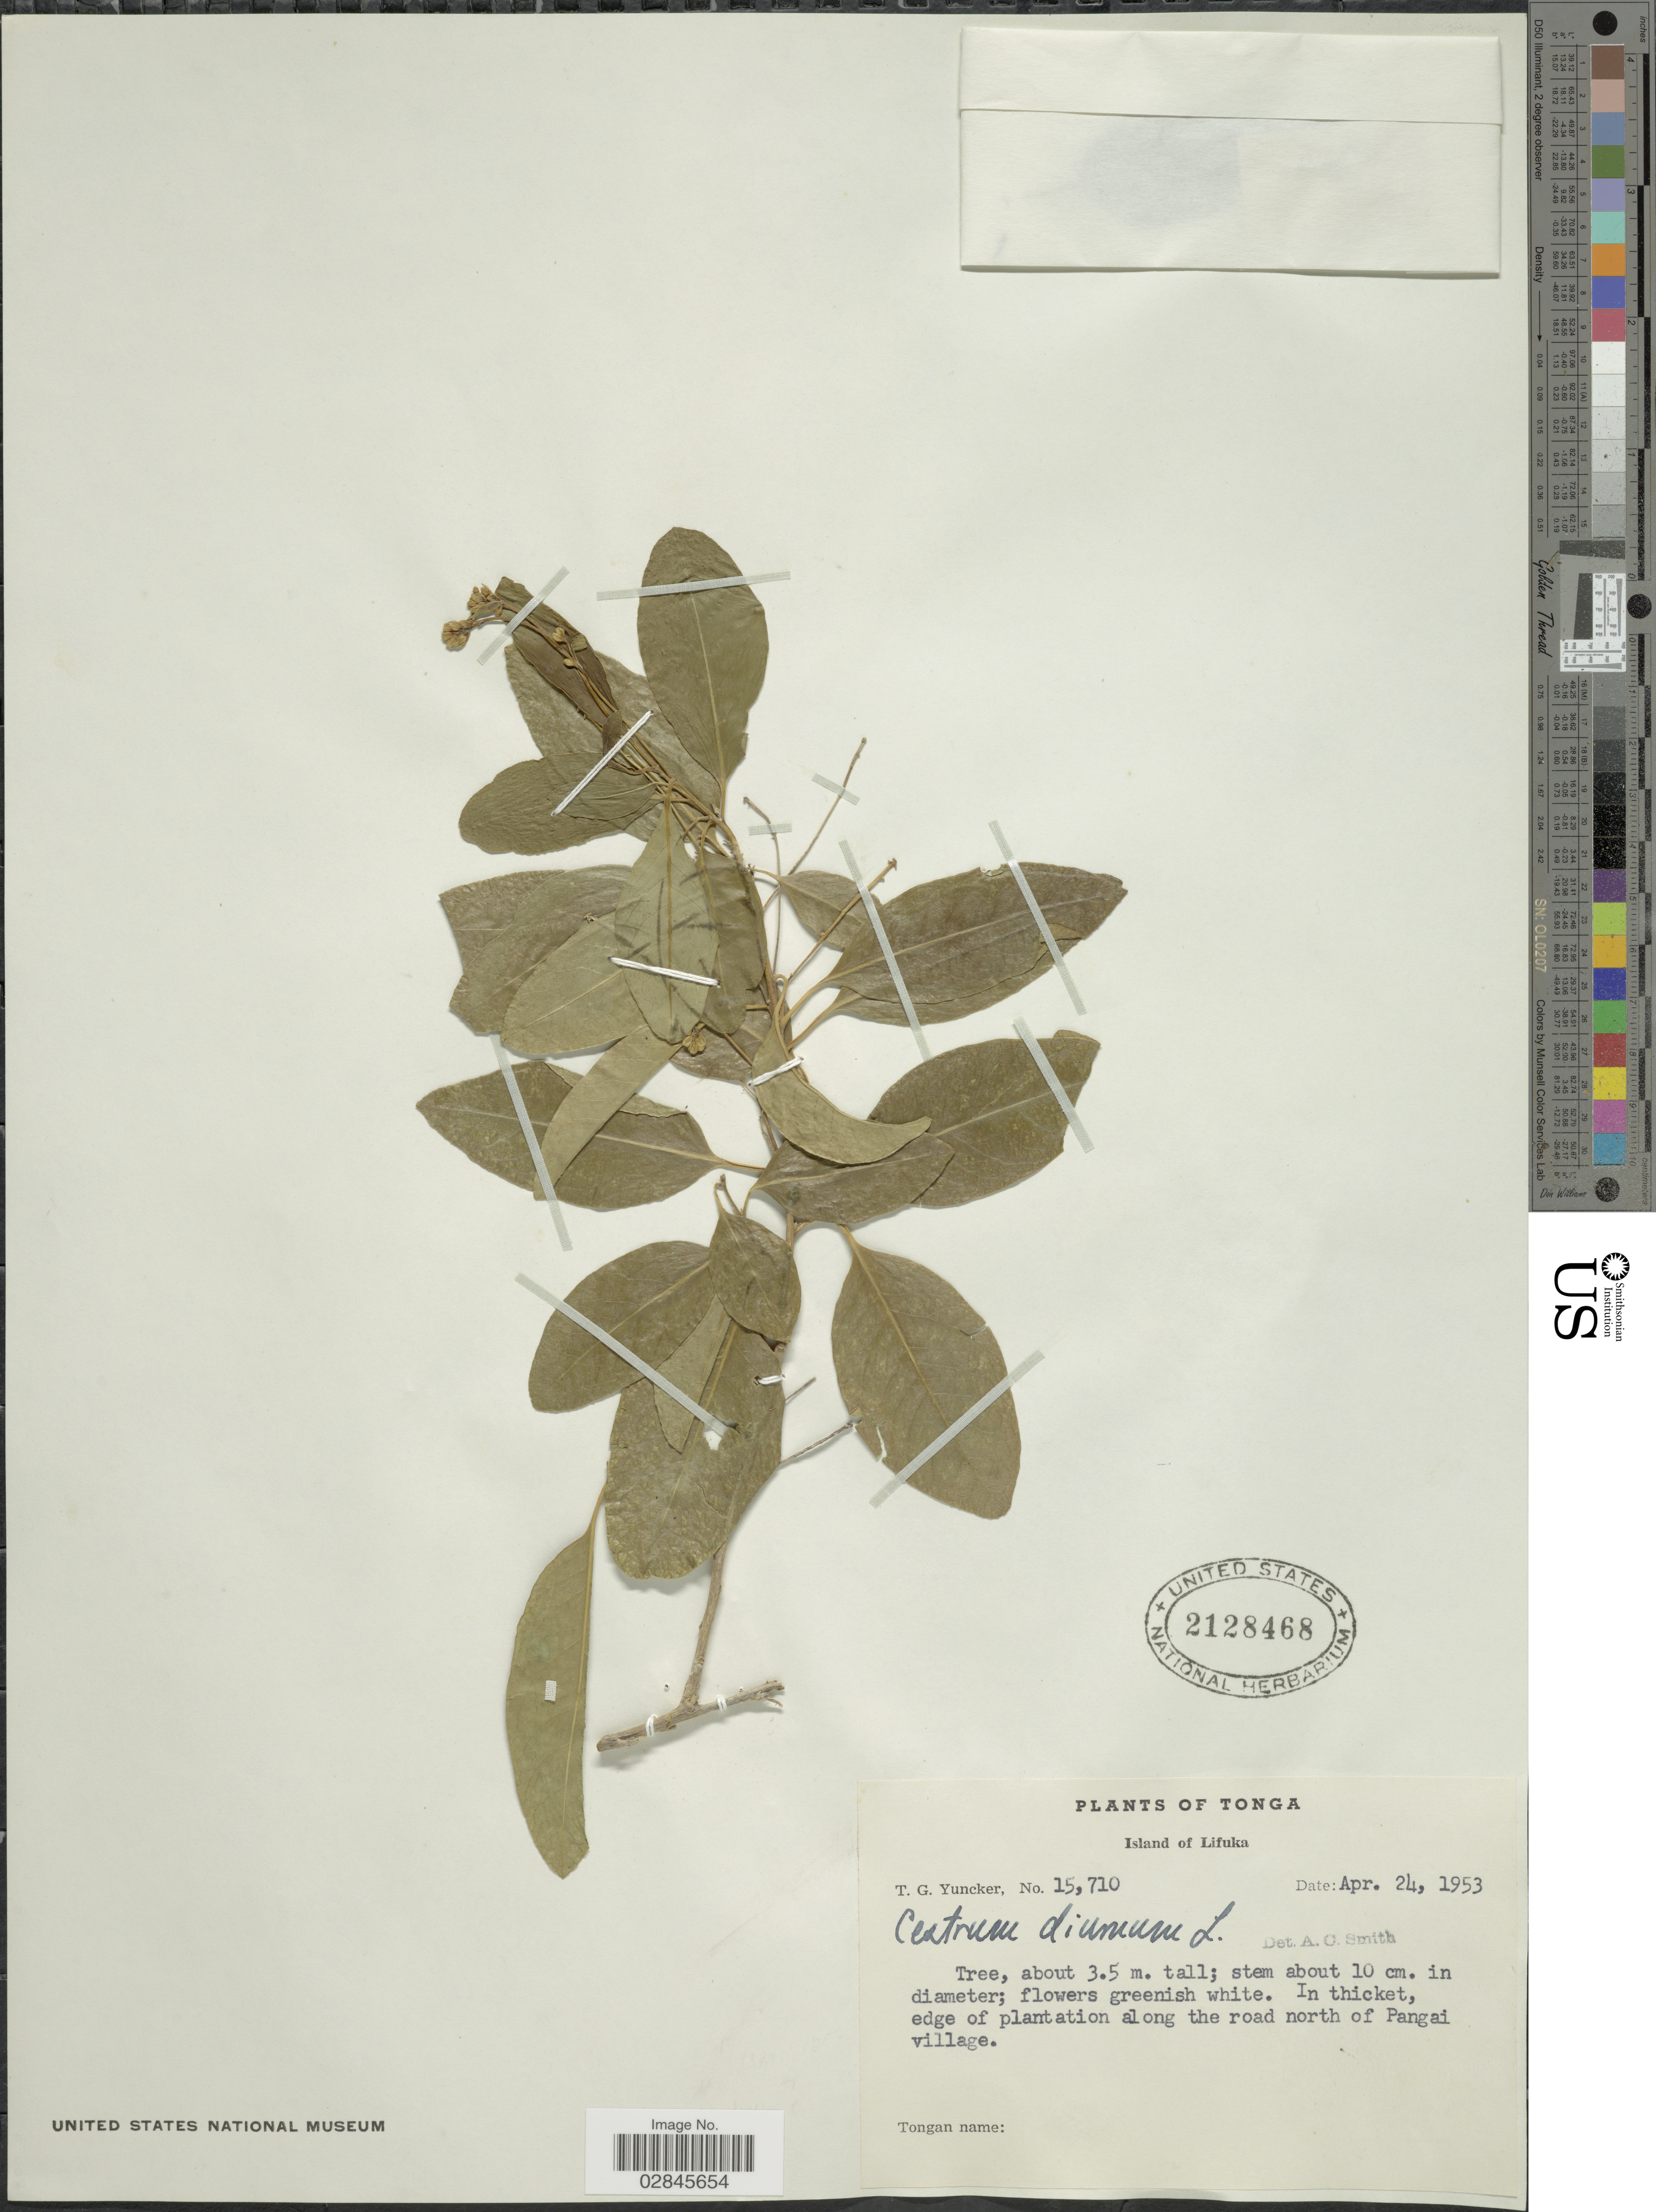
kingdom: Plantae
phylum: Tracheophyta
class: Magnoliopsida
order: Solanales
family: Solanaceae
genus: Cestrum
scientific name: Cestrum diurnum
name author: L.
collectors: T. G. Yuncker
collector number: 15710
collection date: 1953-04-24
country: Tonga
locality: Tonga. Island of Lifuka. Along the road north of Pangai village.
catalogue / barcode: US 2128468